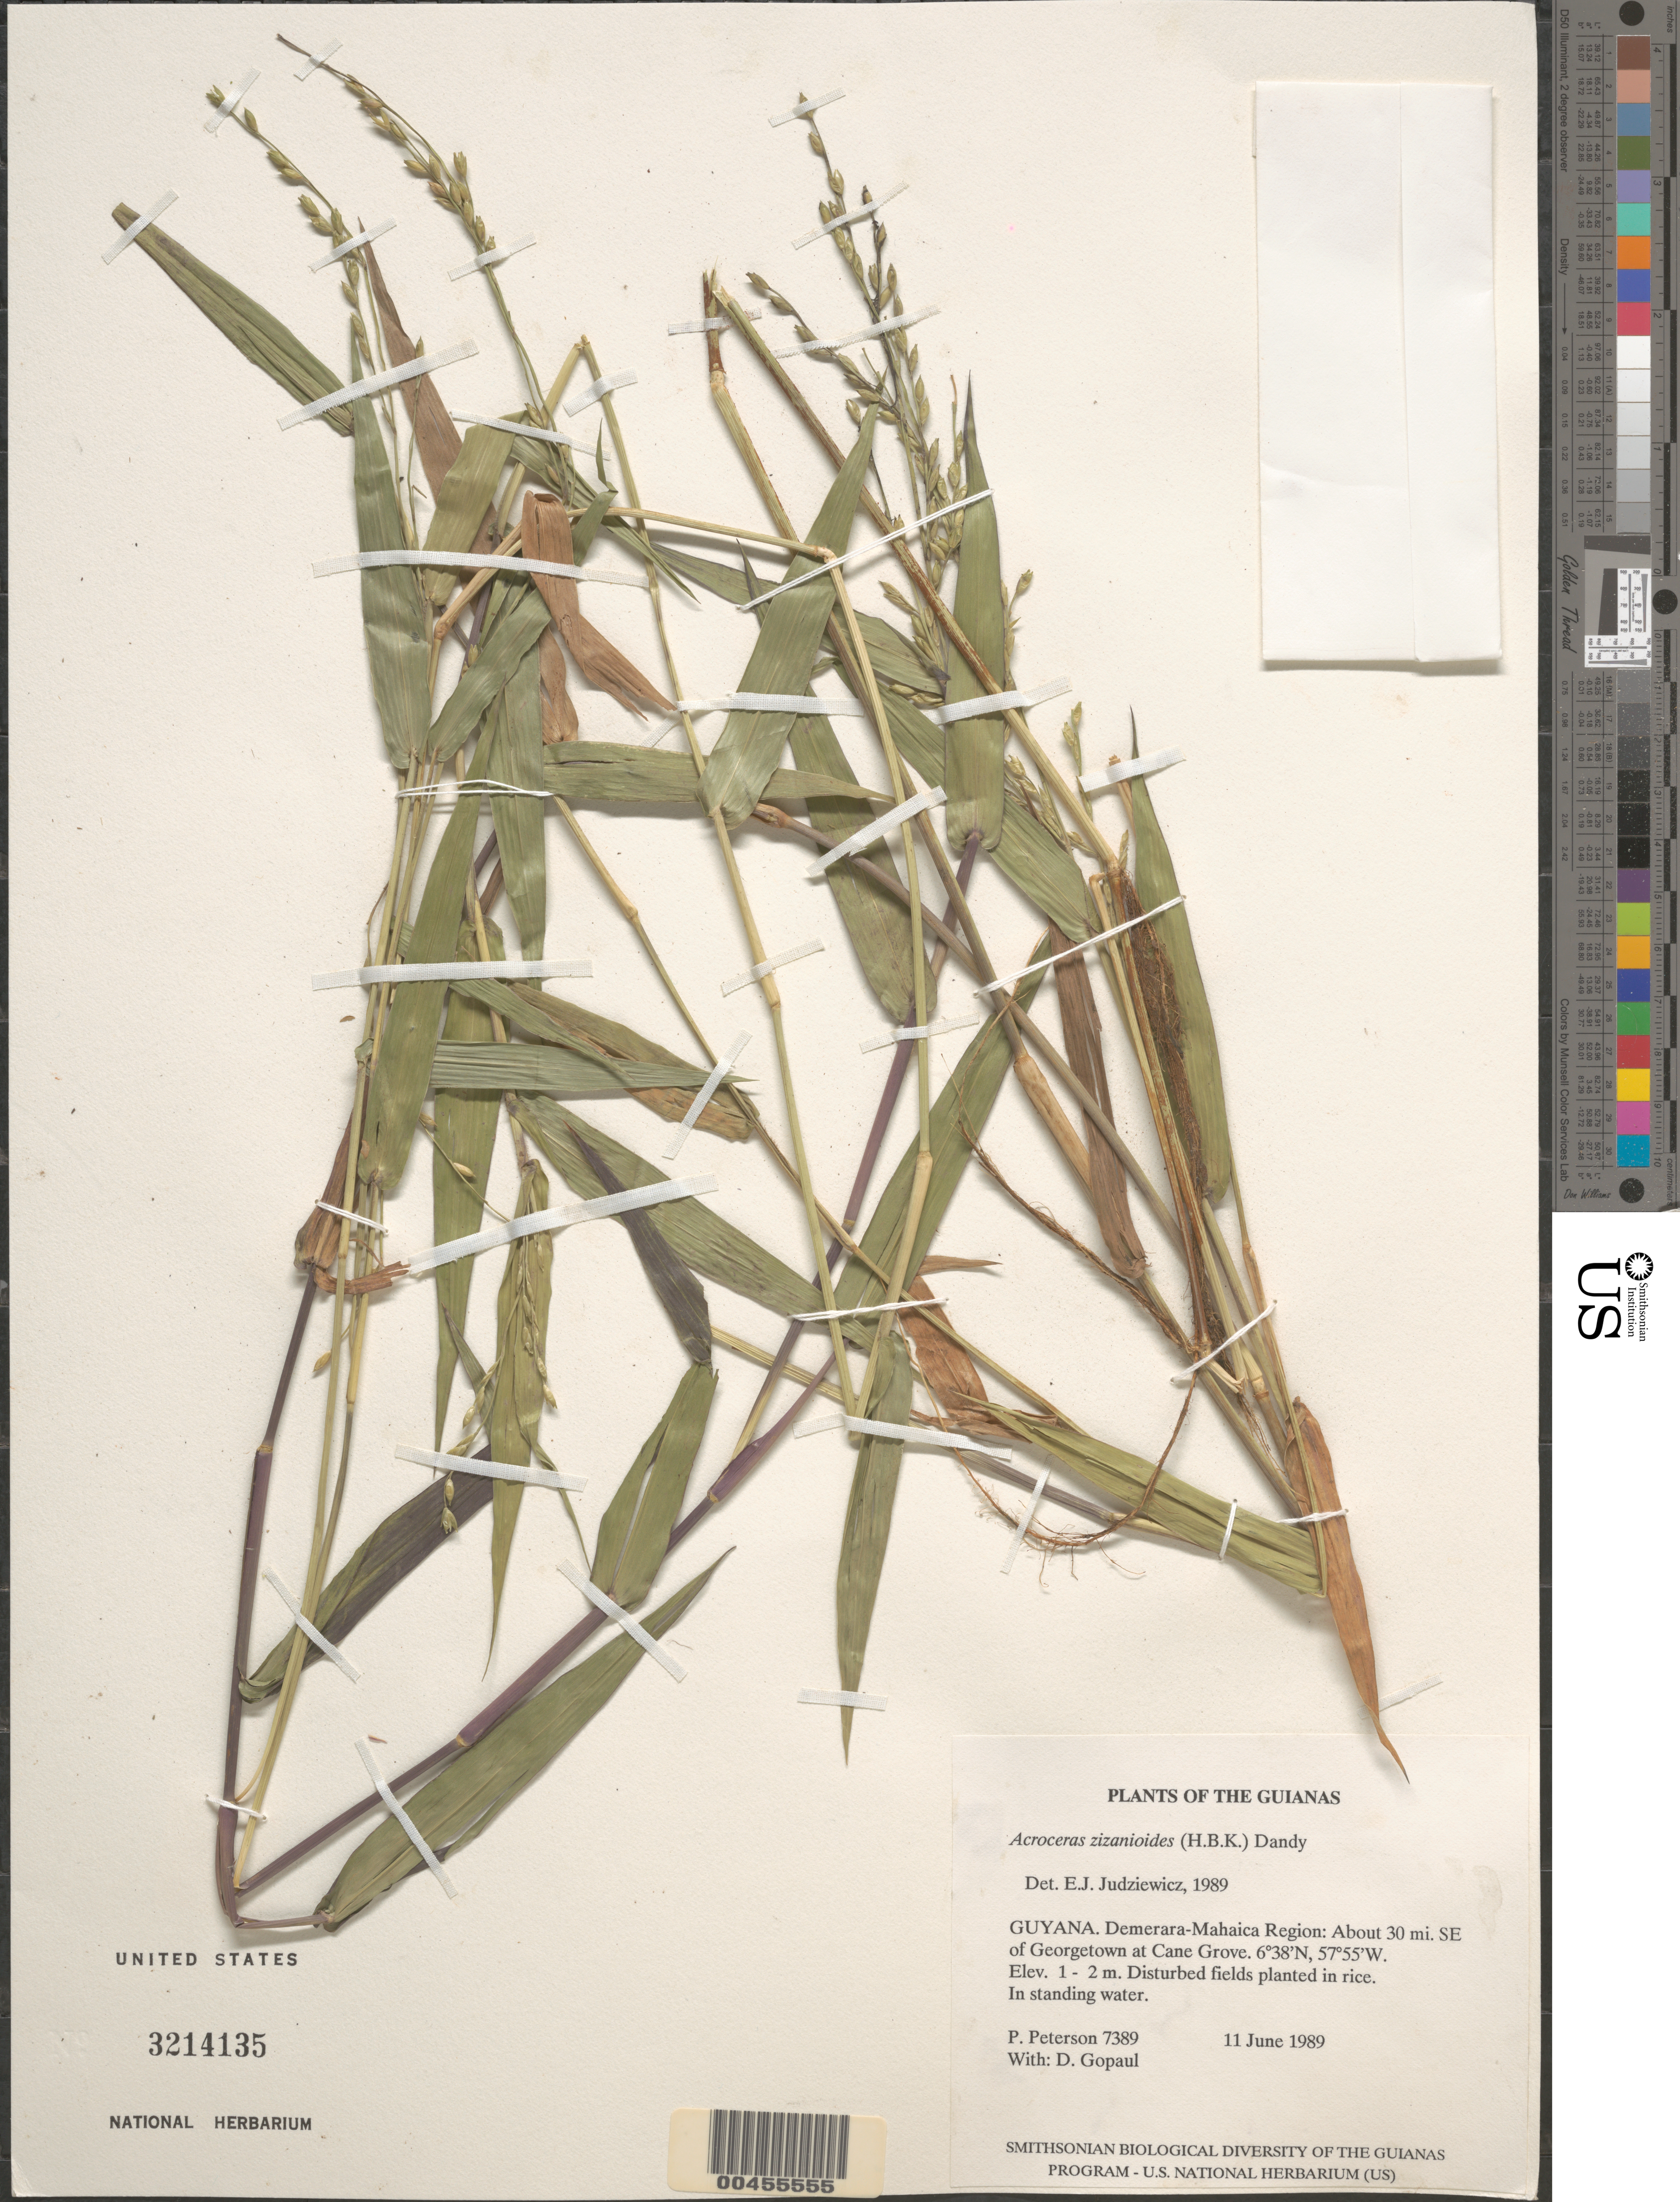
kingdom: Plantae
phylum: Tracheophyta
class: Liliopsida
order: Poales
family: Poaceae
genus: Acroceras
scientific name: Acroceras zizanioides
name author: (Kunth) Dandy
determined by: Judziewicz, E. J.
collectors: P. M. Peterson & D. Gopaul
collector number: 7389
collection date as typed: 11 June 1989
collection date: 1989-06-11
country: Guyana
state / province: Demerara-Mahaica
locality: About 30 mi. SE of Georgetown at Cane Grove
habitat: Disturbed fields planted in rice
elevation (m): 1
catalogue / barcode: US 3214135